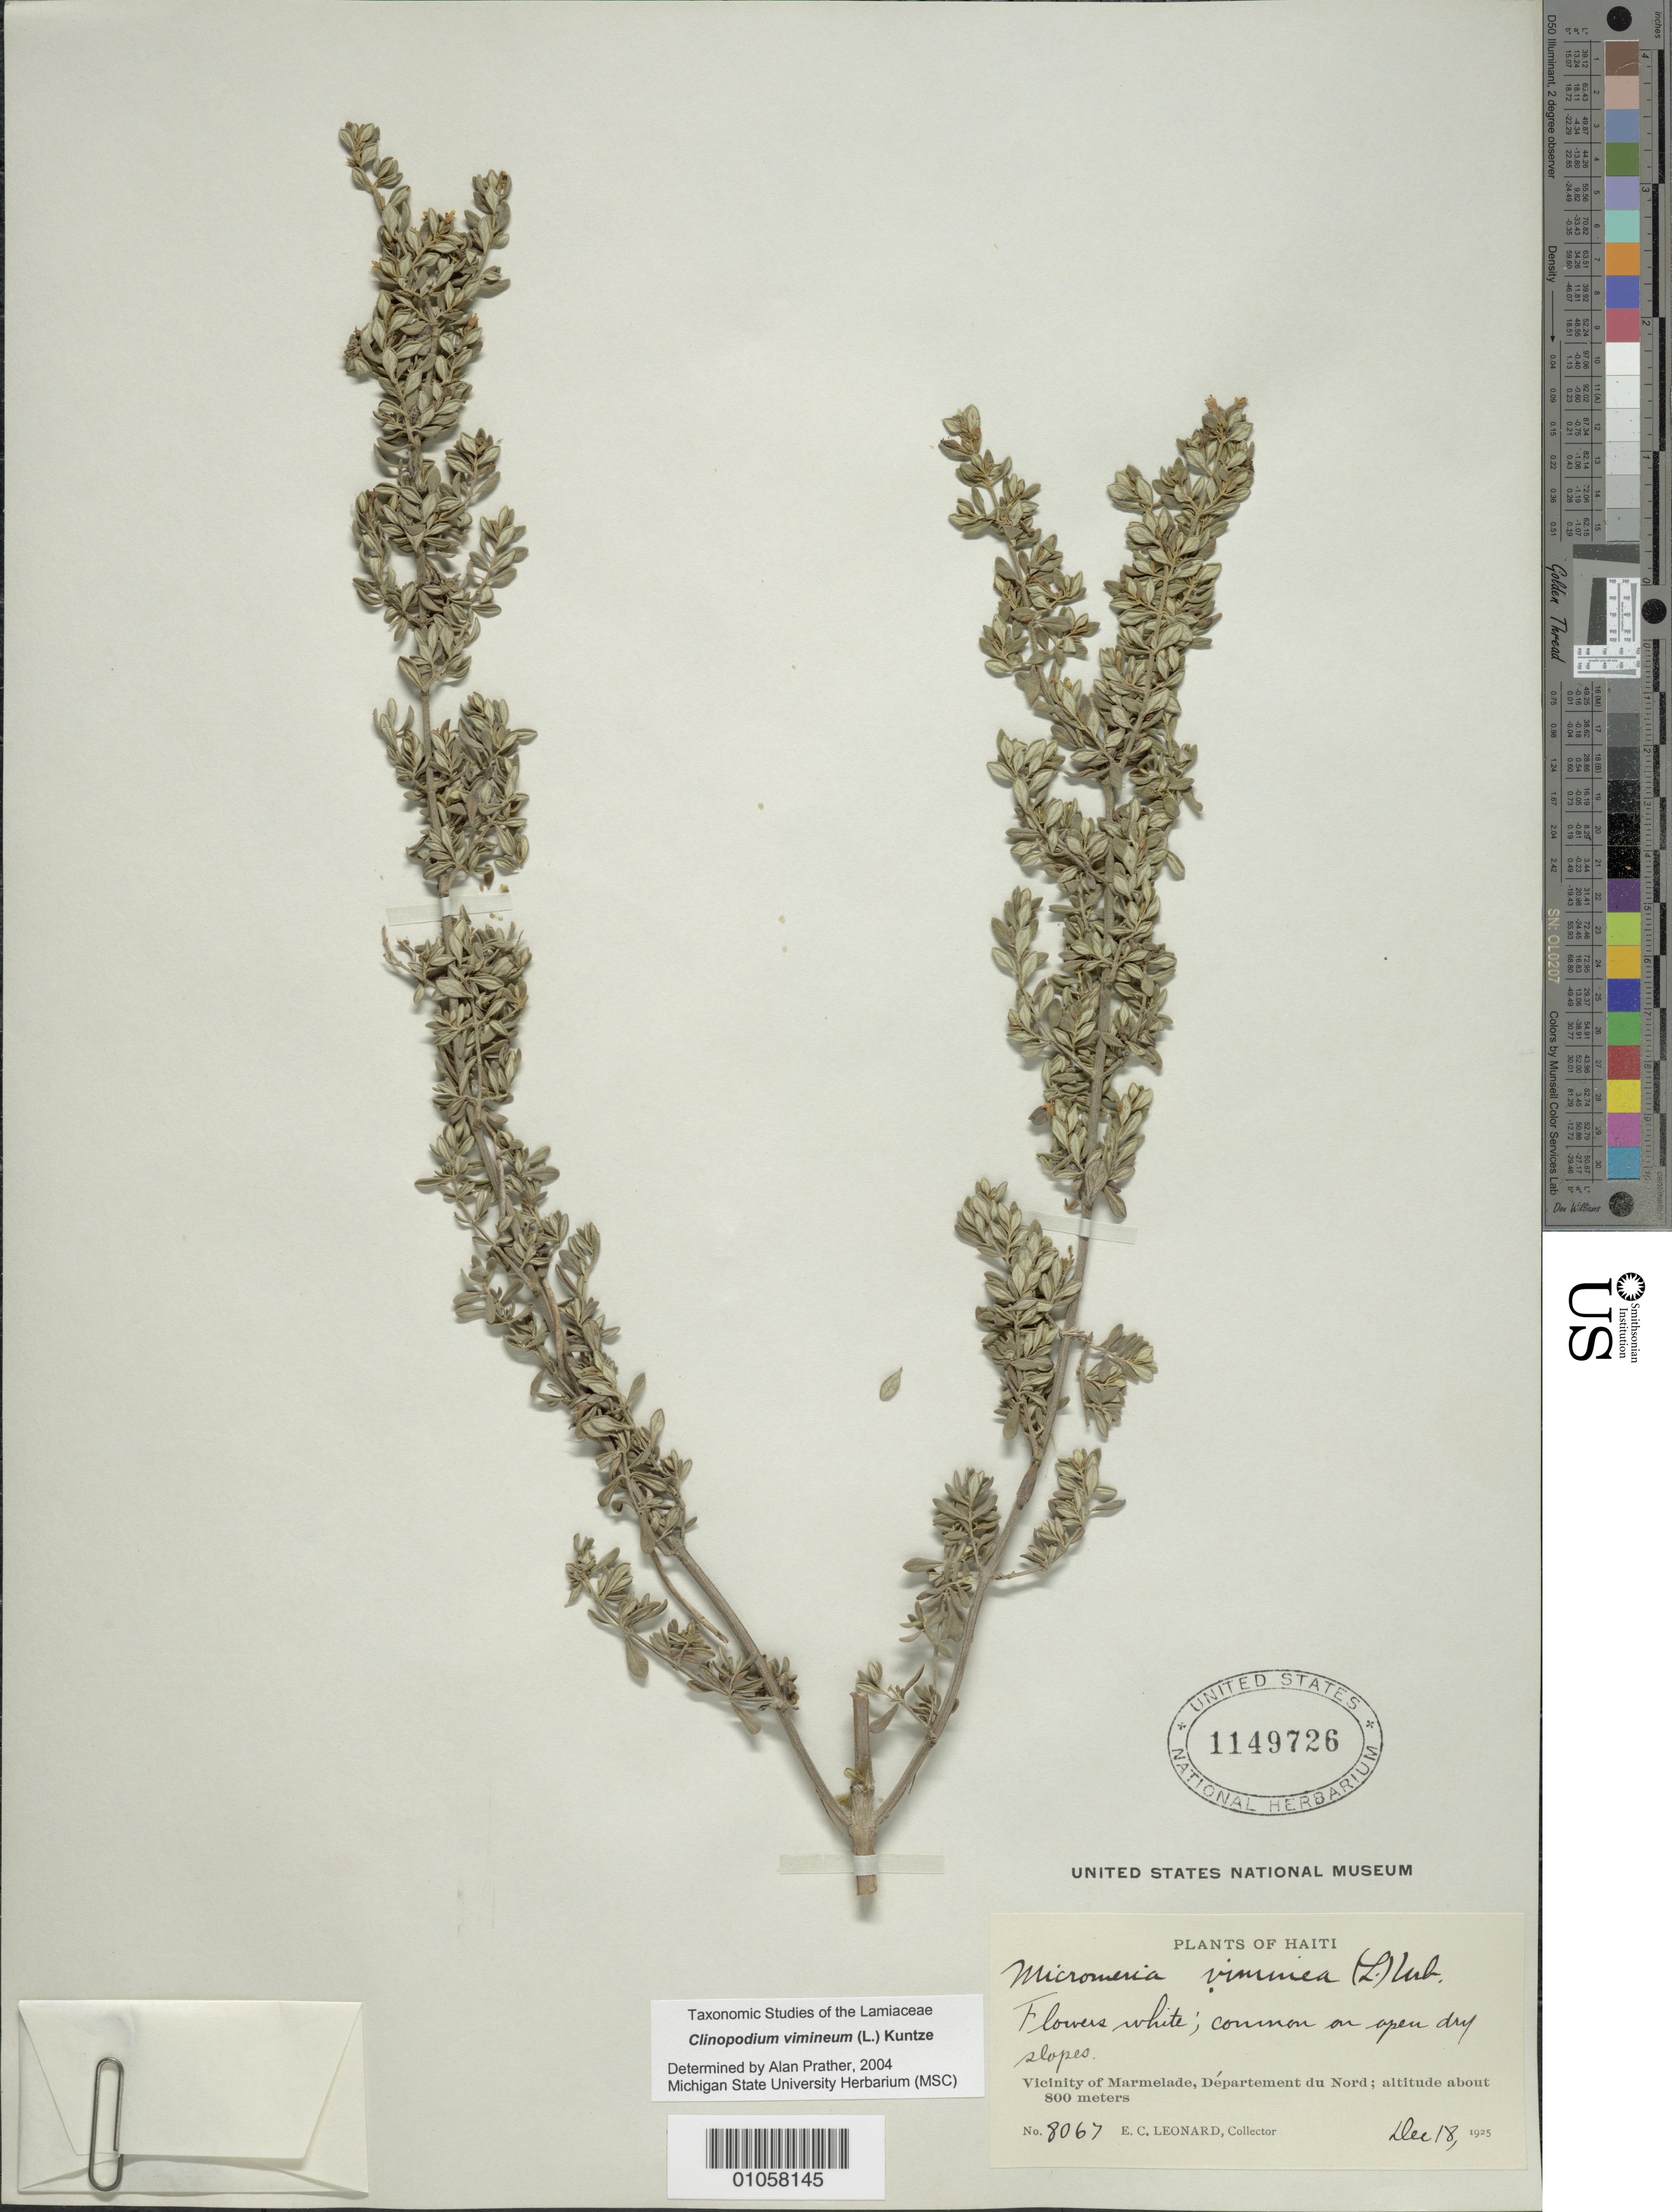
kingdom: Plantae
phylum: Tracheophyta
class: Magnoliopsida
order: Lamiales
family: Lamiaceae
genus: Clinopodium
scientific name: Clinopodium vimineum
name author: (L.) Kuntze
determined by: Prather, L. A.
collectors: E. C. Leonard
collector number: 8067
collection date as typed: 18 Dec 1925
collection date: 1925-12-18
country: Haiti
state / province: Nord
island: Hispaniola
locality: Marmelade vicinity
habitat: Common on open dry slopes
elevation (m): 800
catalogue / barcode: US 1149726